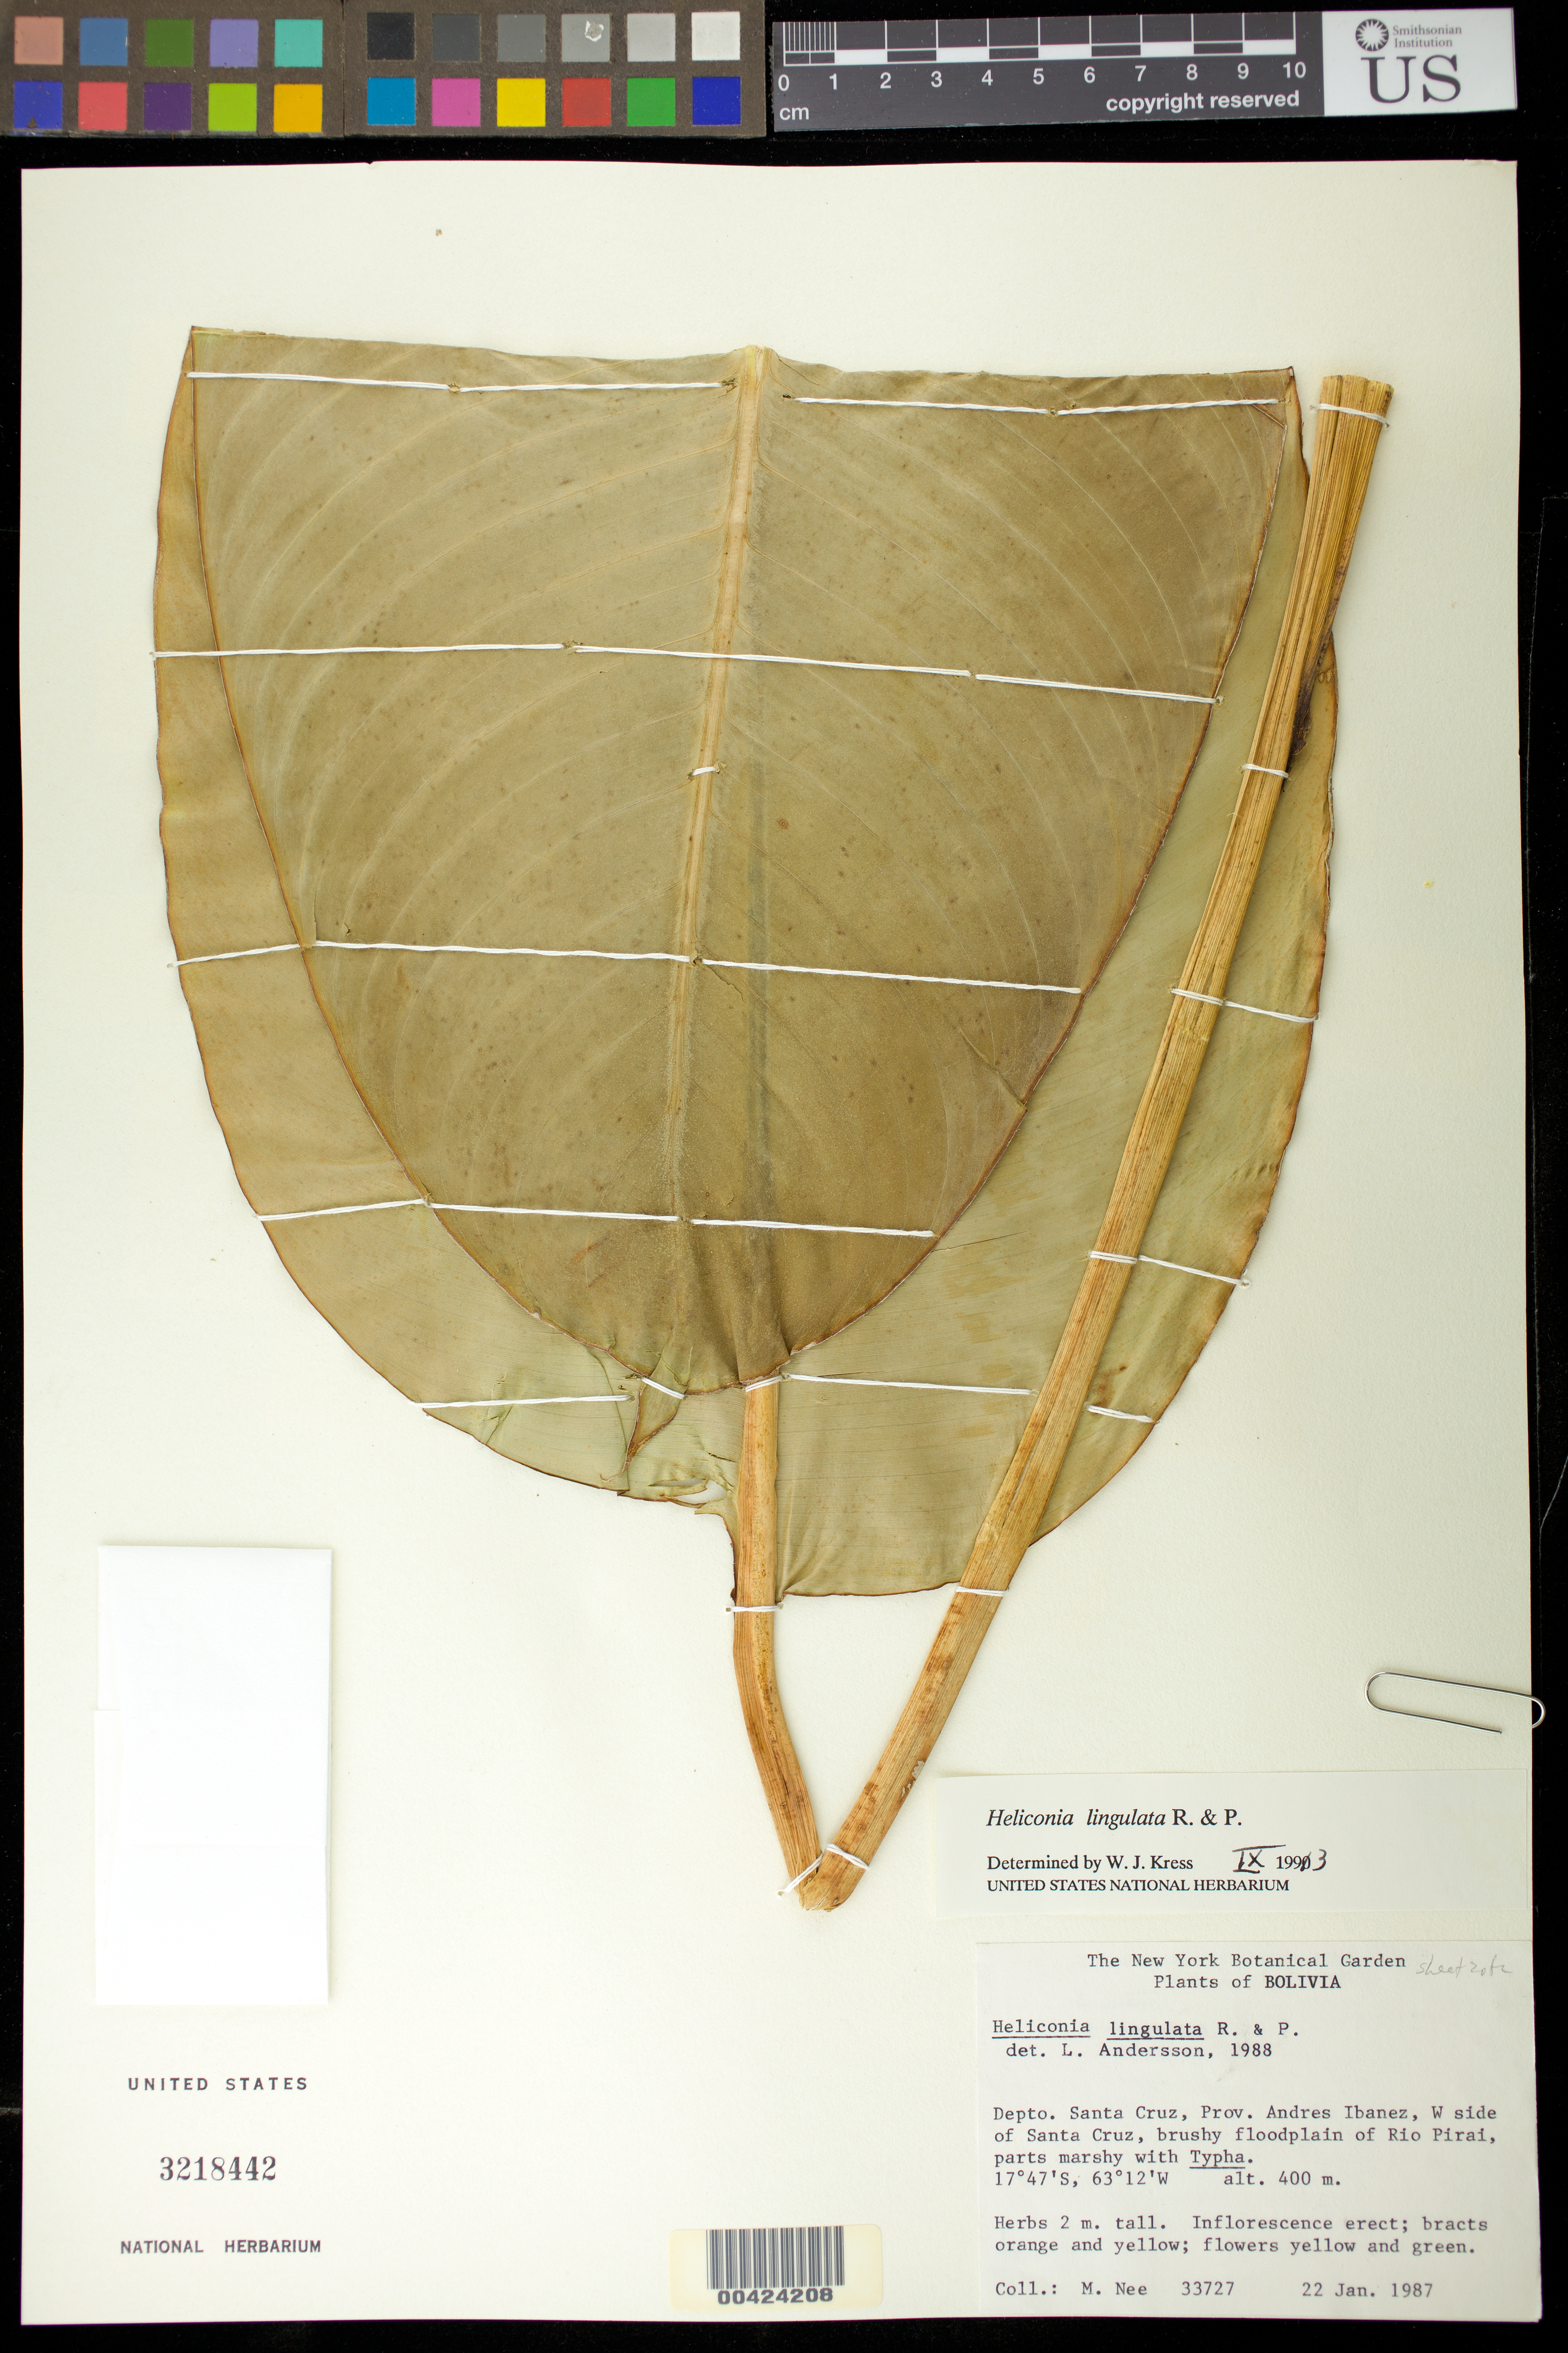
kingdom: Plantae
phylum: Tracheophyta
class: Liliopsida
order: Zingiberales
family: Heliconiaceae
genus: Heliconia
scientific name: Heliconia lingulata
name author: Ruiz & Pav.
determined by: Kress, W. J., (US), Smithsonian Institution - National Museum of Natural History (UNITED STATES)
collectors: M. Nee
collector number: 33727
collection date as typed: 22 Jan 1987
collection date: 1987-01-22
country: Bolivia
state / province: Santa Cruz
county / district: Andrés Ibáñez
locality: Santa Cruz, W of; floodplain of Rio Pirai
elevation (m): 400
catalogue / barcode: US 3218442